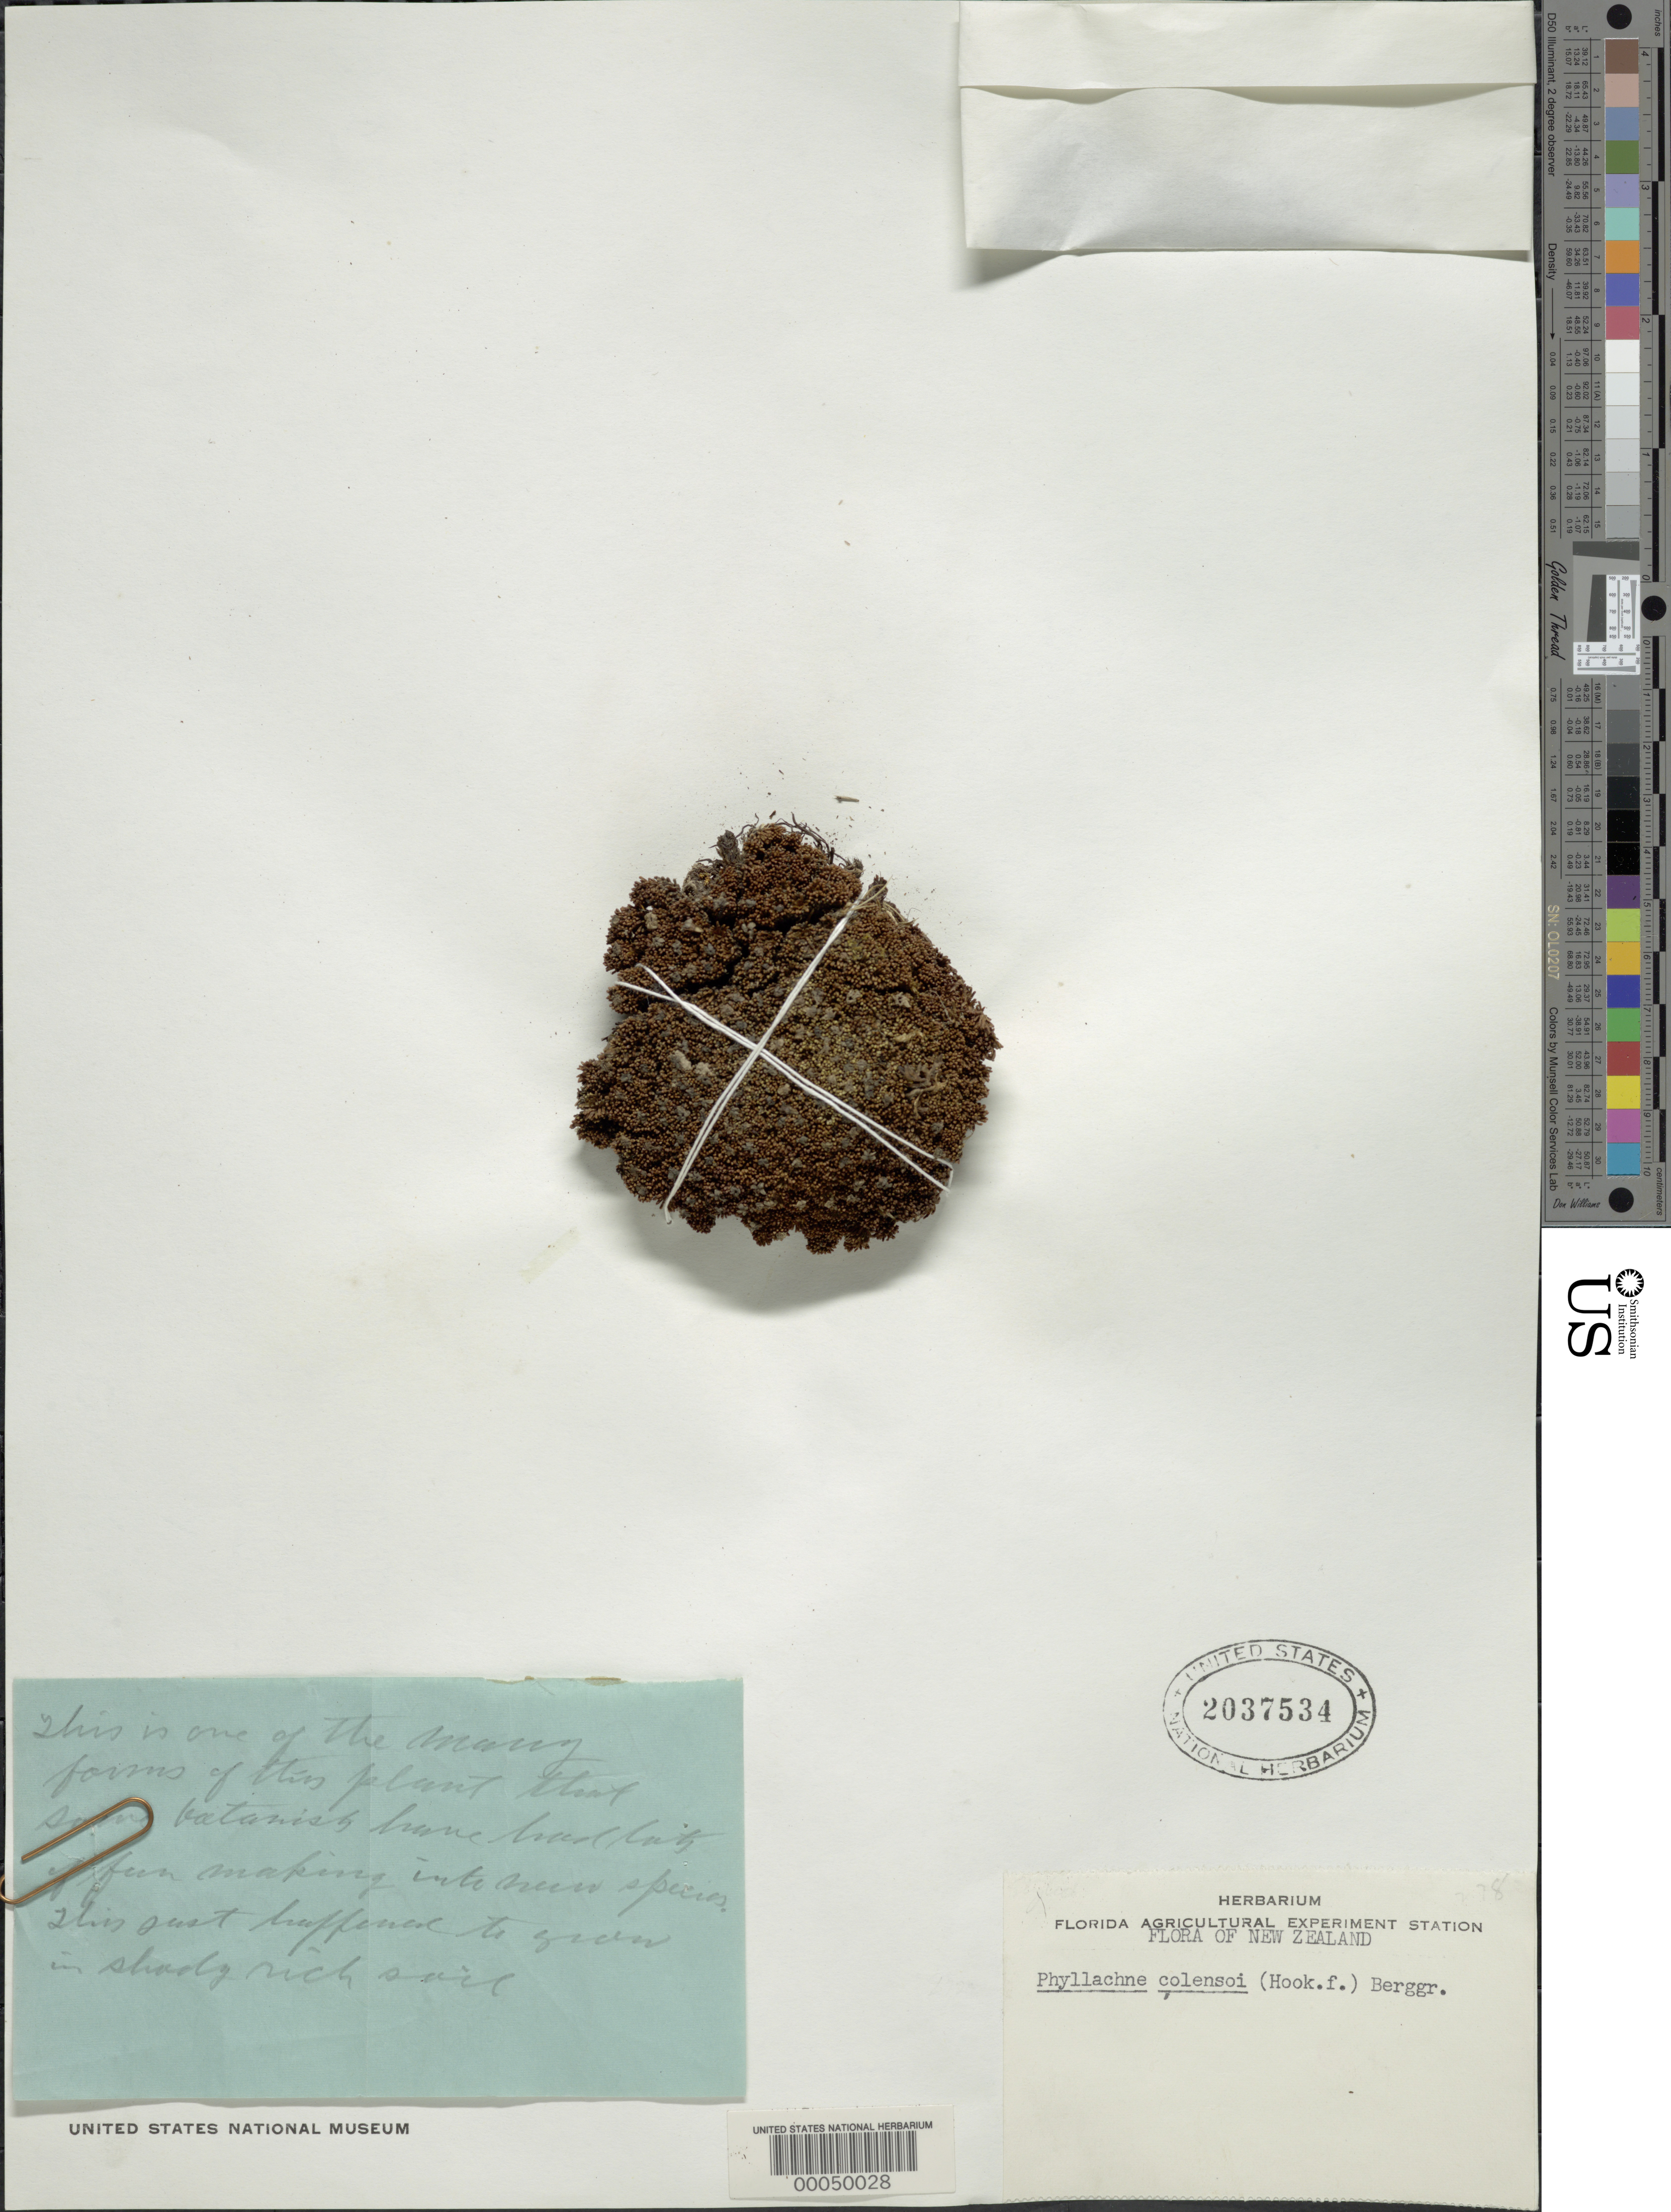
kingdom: Plantae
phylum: Tracheophyta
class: Magnoliopsida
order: Asterales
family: Stylidiaceae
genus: Phyllachne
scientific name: Phyllachne colensoi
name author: (Hook. f.) Berggr.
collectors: Wilkes Explor. Exped.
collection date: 1838/1842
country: New Zealand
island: North Island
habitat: Growing in shady rich soil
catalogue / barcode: US 2037534